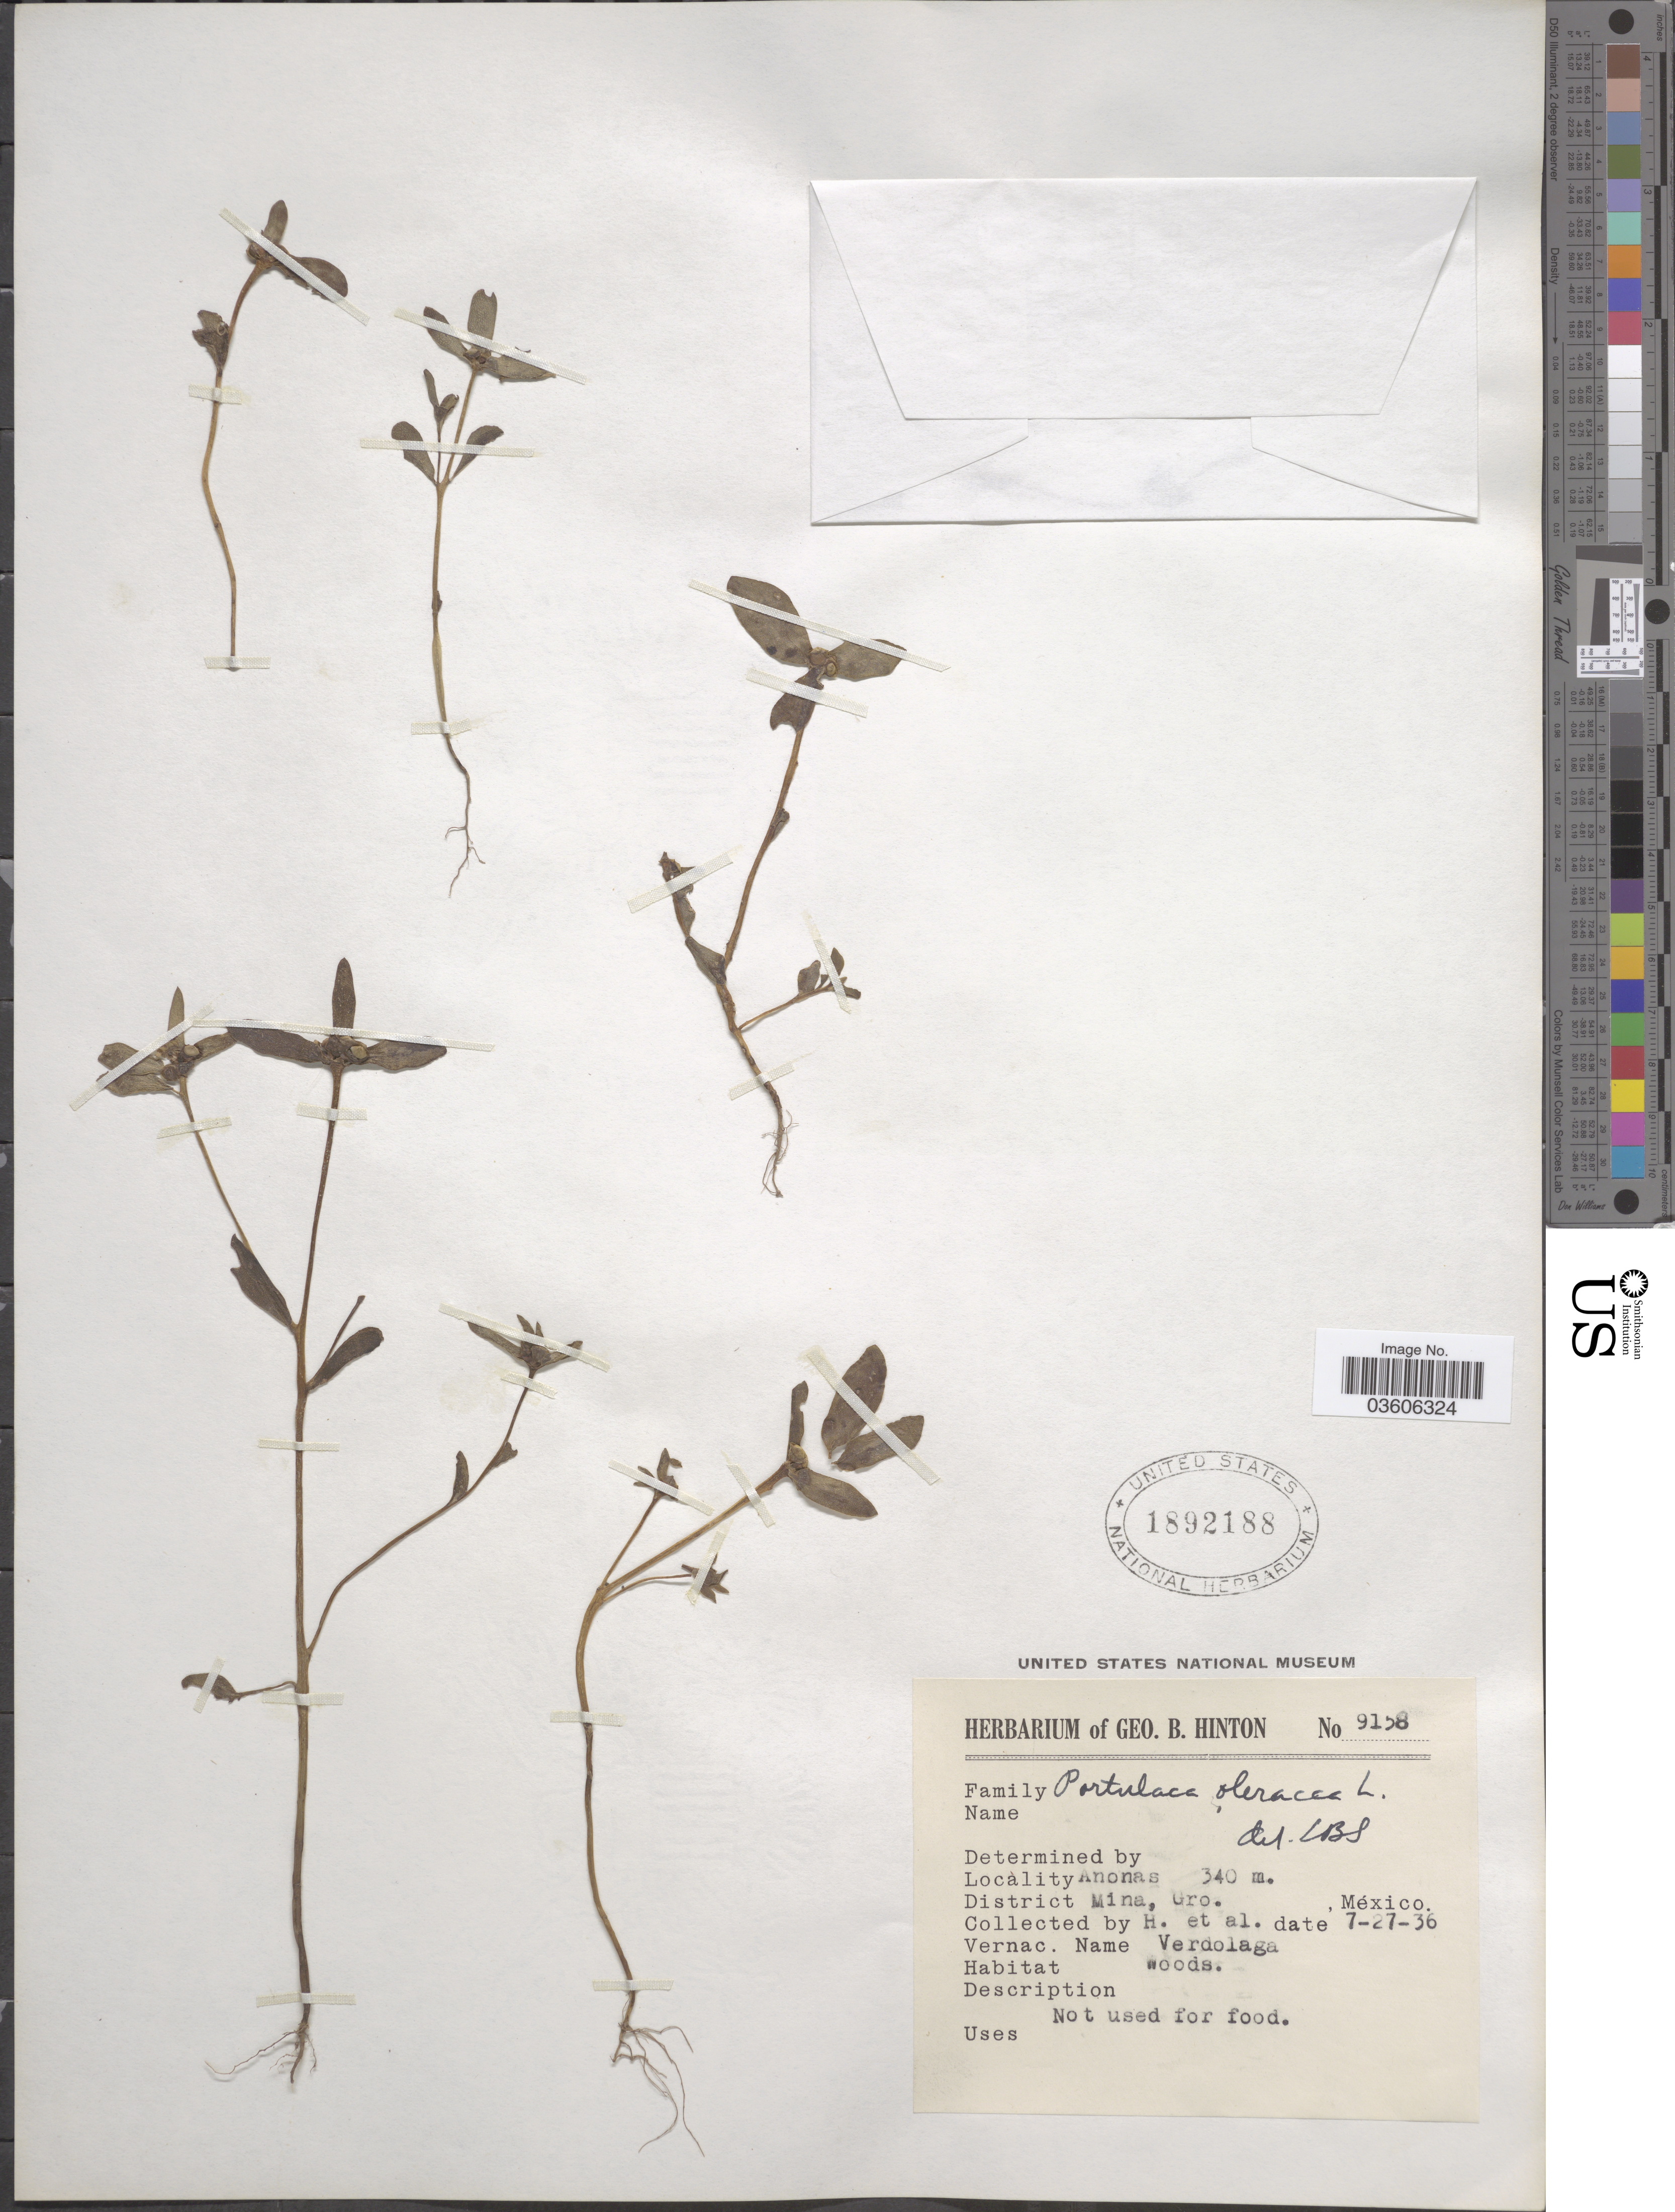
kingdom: Plantae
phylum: Tracheophyta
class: Magnoliopsida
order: Caryophyllales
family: Portulacaceae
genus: Portulaca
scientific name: Portulaca oleracea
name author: L.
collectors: G. B. Hinton & et al.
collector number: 9158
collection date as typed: Transcribed d/m/y: 27/7/36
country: Mexico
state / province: Guerrero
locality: Anonas. District Mina.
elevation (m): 340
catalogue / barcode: US 1892188